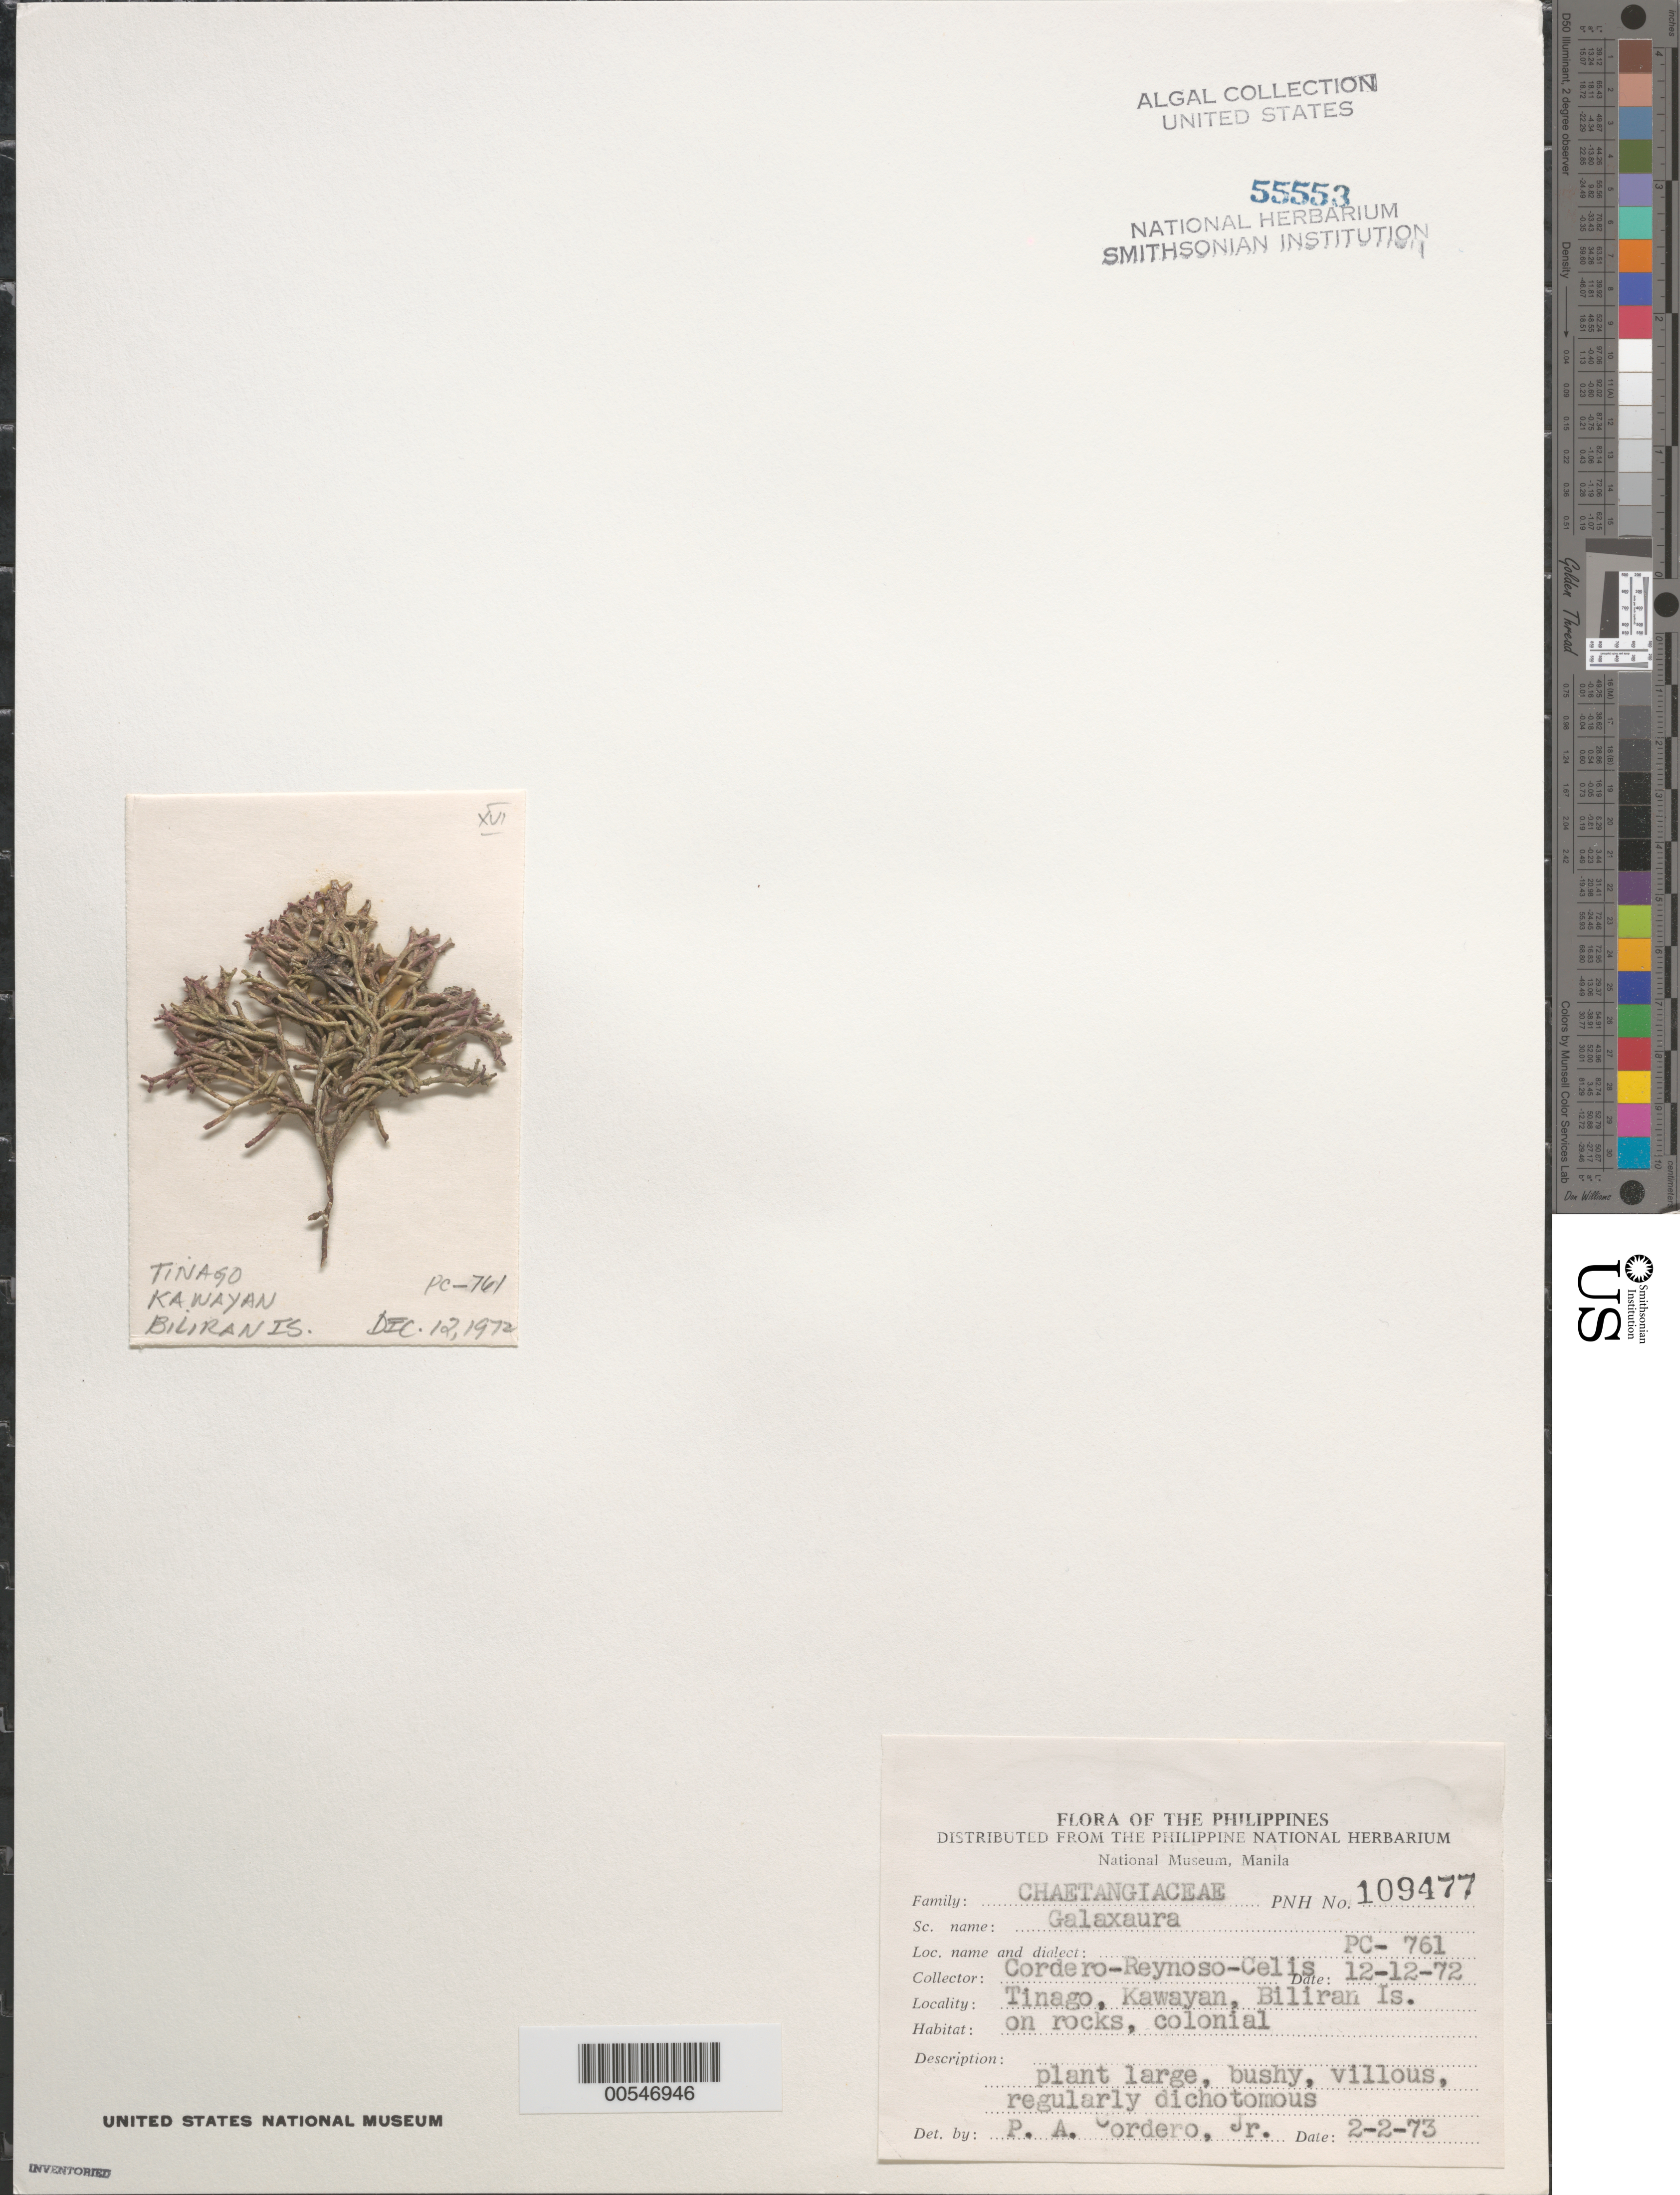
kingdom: Plantae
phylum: Rhodophyta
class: Florideophyceae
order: Nemaliales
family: Galaxauraceae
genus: Galaxaura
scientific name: Galaxaura sp.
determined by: Cordero, P. A., Jr.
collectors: P. A. Cordero, E. Reynoso & M. Celis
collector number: Pc-761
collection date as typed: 12 Dec 1972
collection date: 1972-12-12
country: Philippines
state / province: Eastern Visayas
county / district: Leyte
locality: Tinago, kawayan, biliran island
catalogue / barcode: US 55553